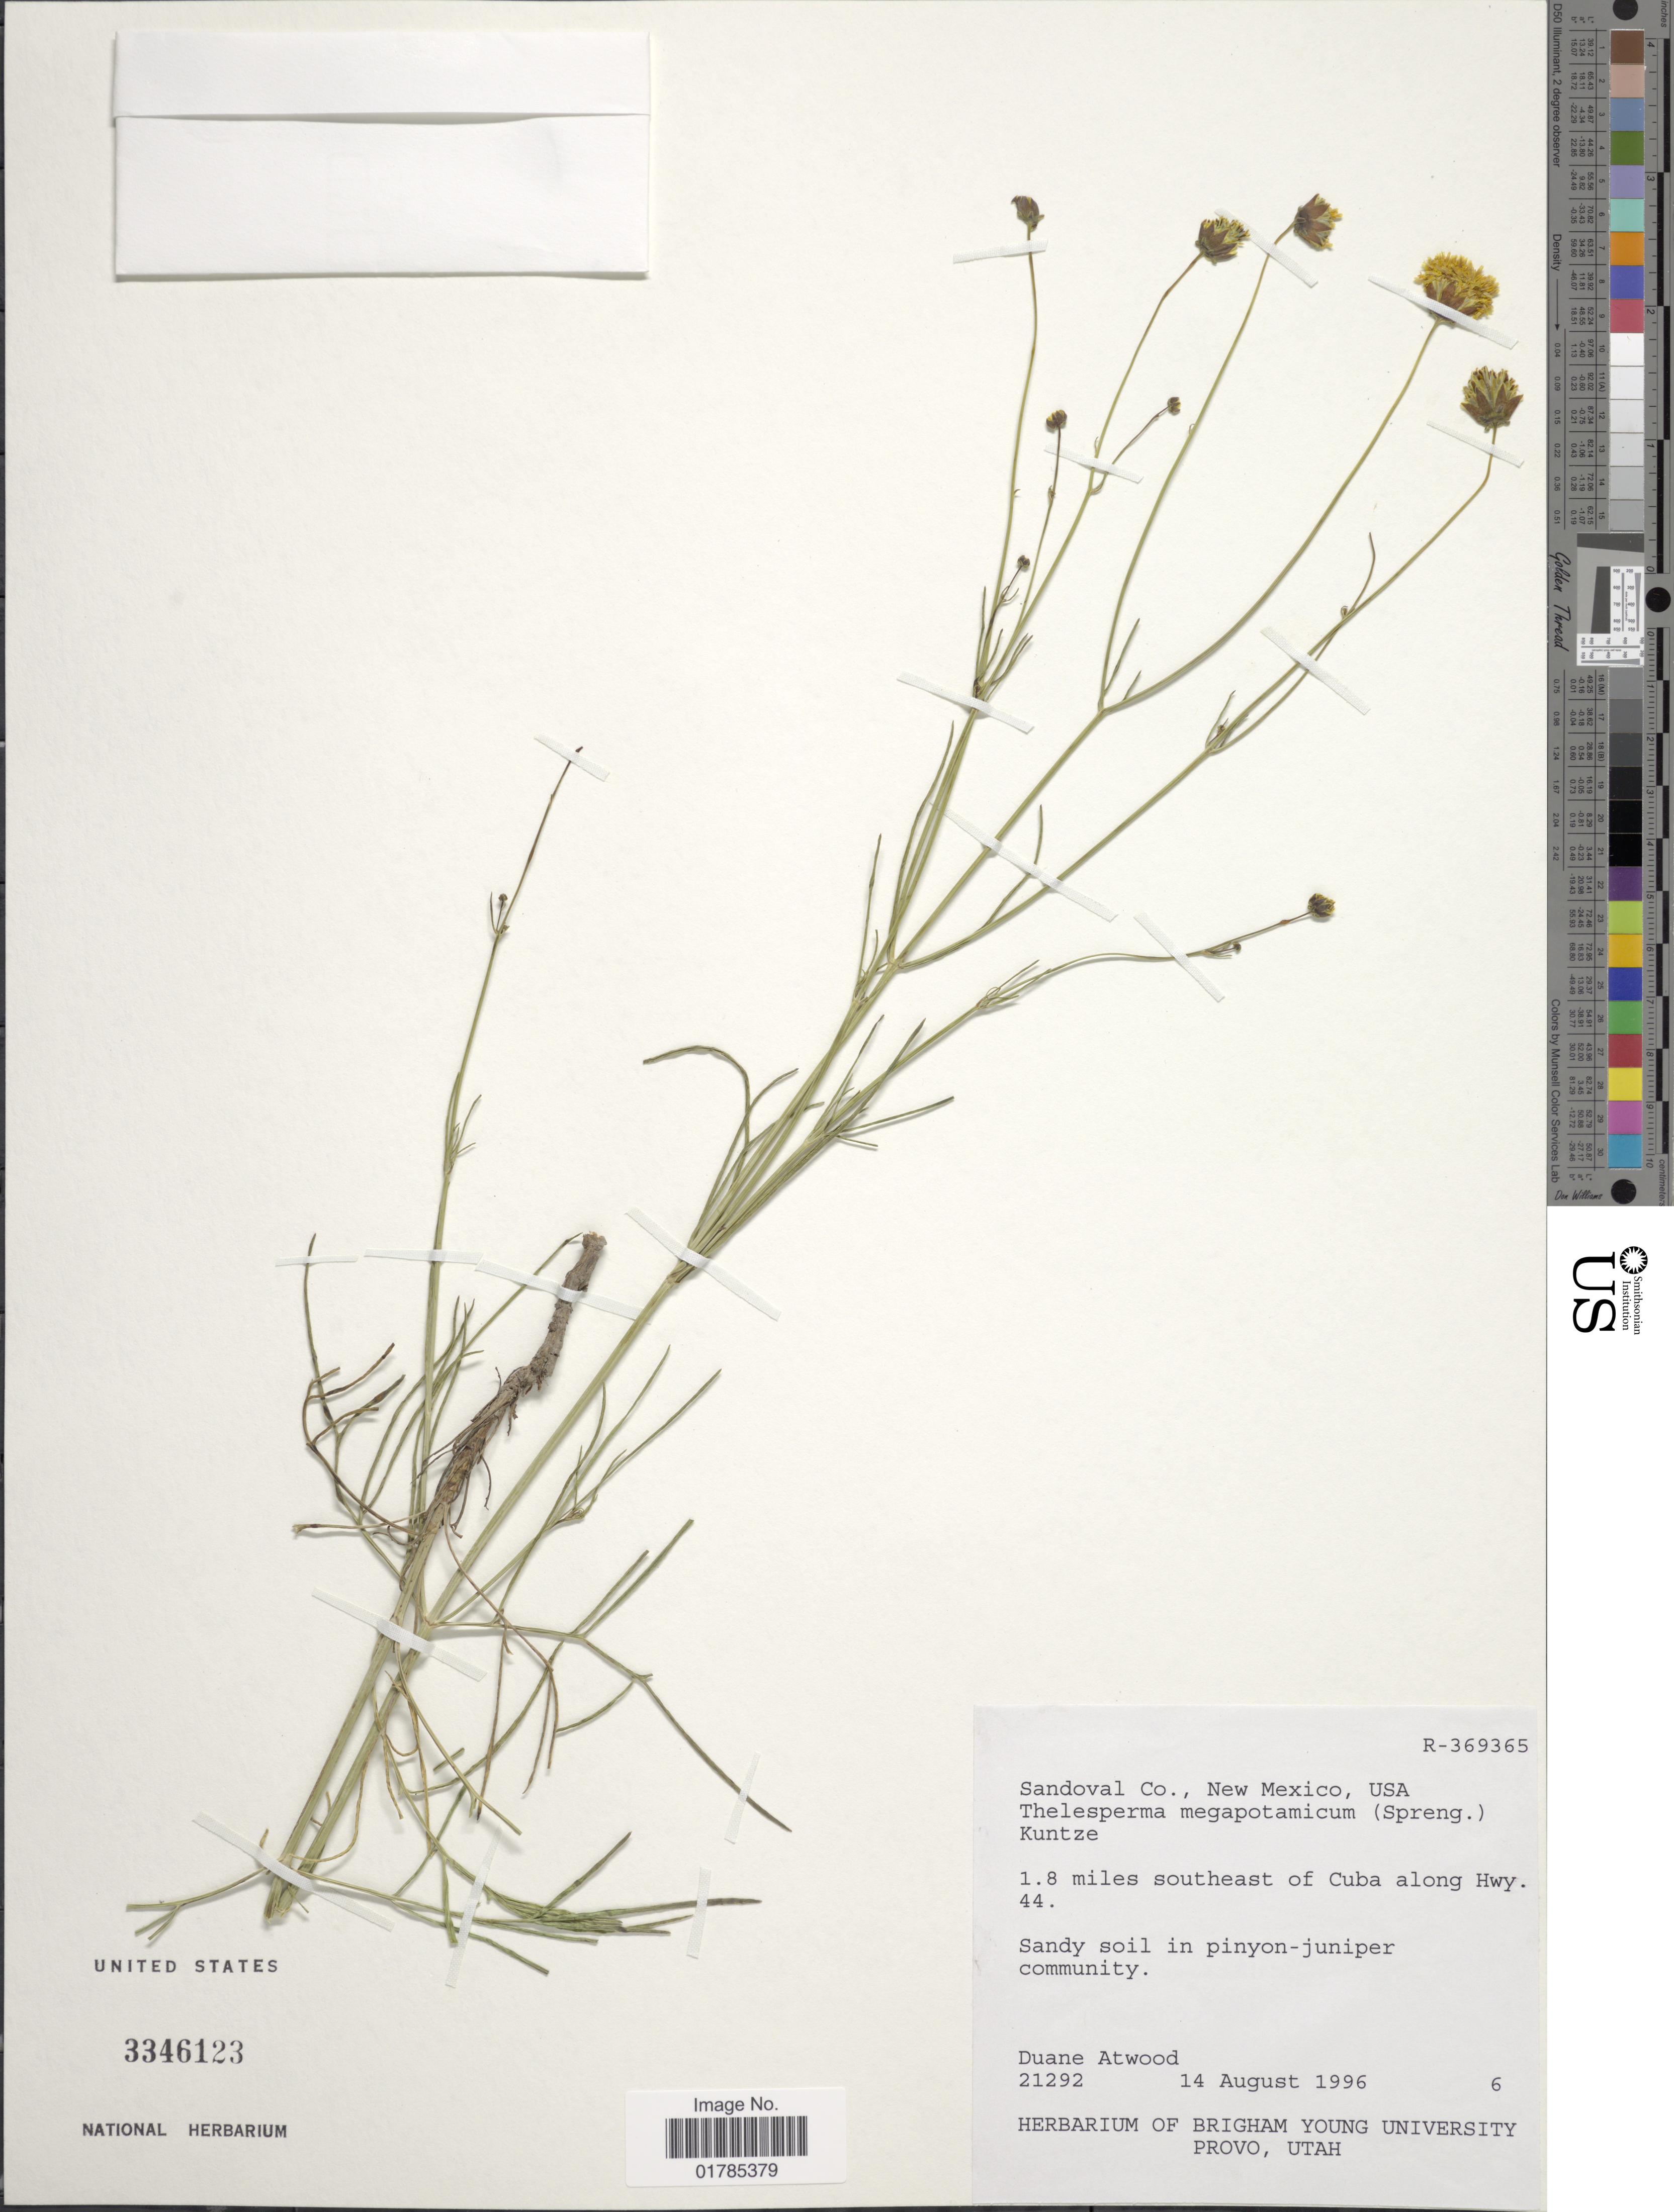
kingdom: Plantae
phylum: Tracheophyta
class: Magnoliopsida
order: Asterales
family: Asteraceae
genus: Thelesperma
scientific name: Thelesperma megapotamicum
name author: (Spreng.) Herter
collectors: D. Atwood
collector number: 21292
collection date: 1996-06-14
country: United States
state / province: New Mexico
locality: Sandoval Co., 1.8 miles southeast of Cuba along Hwy 44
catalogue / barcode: US 3346123